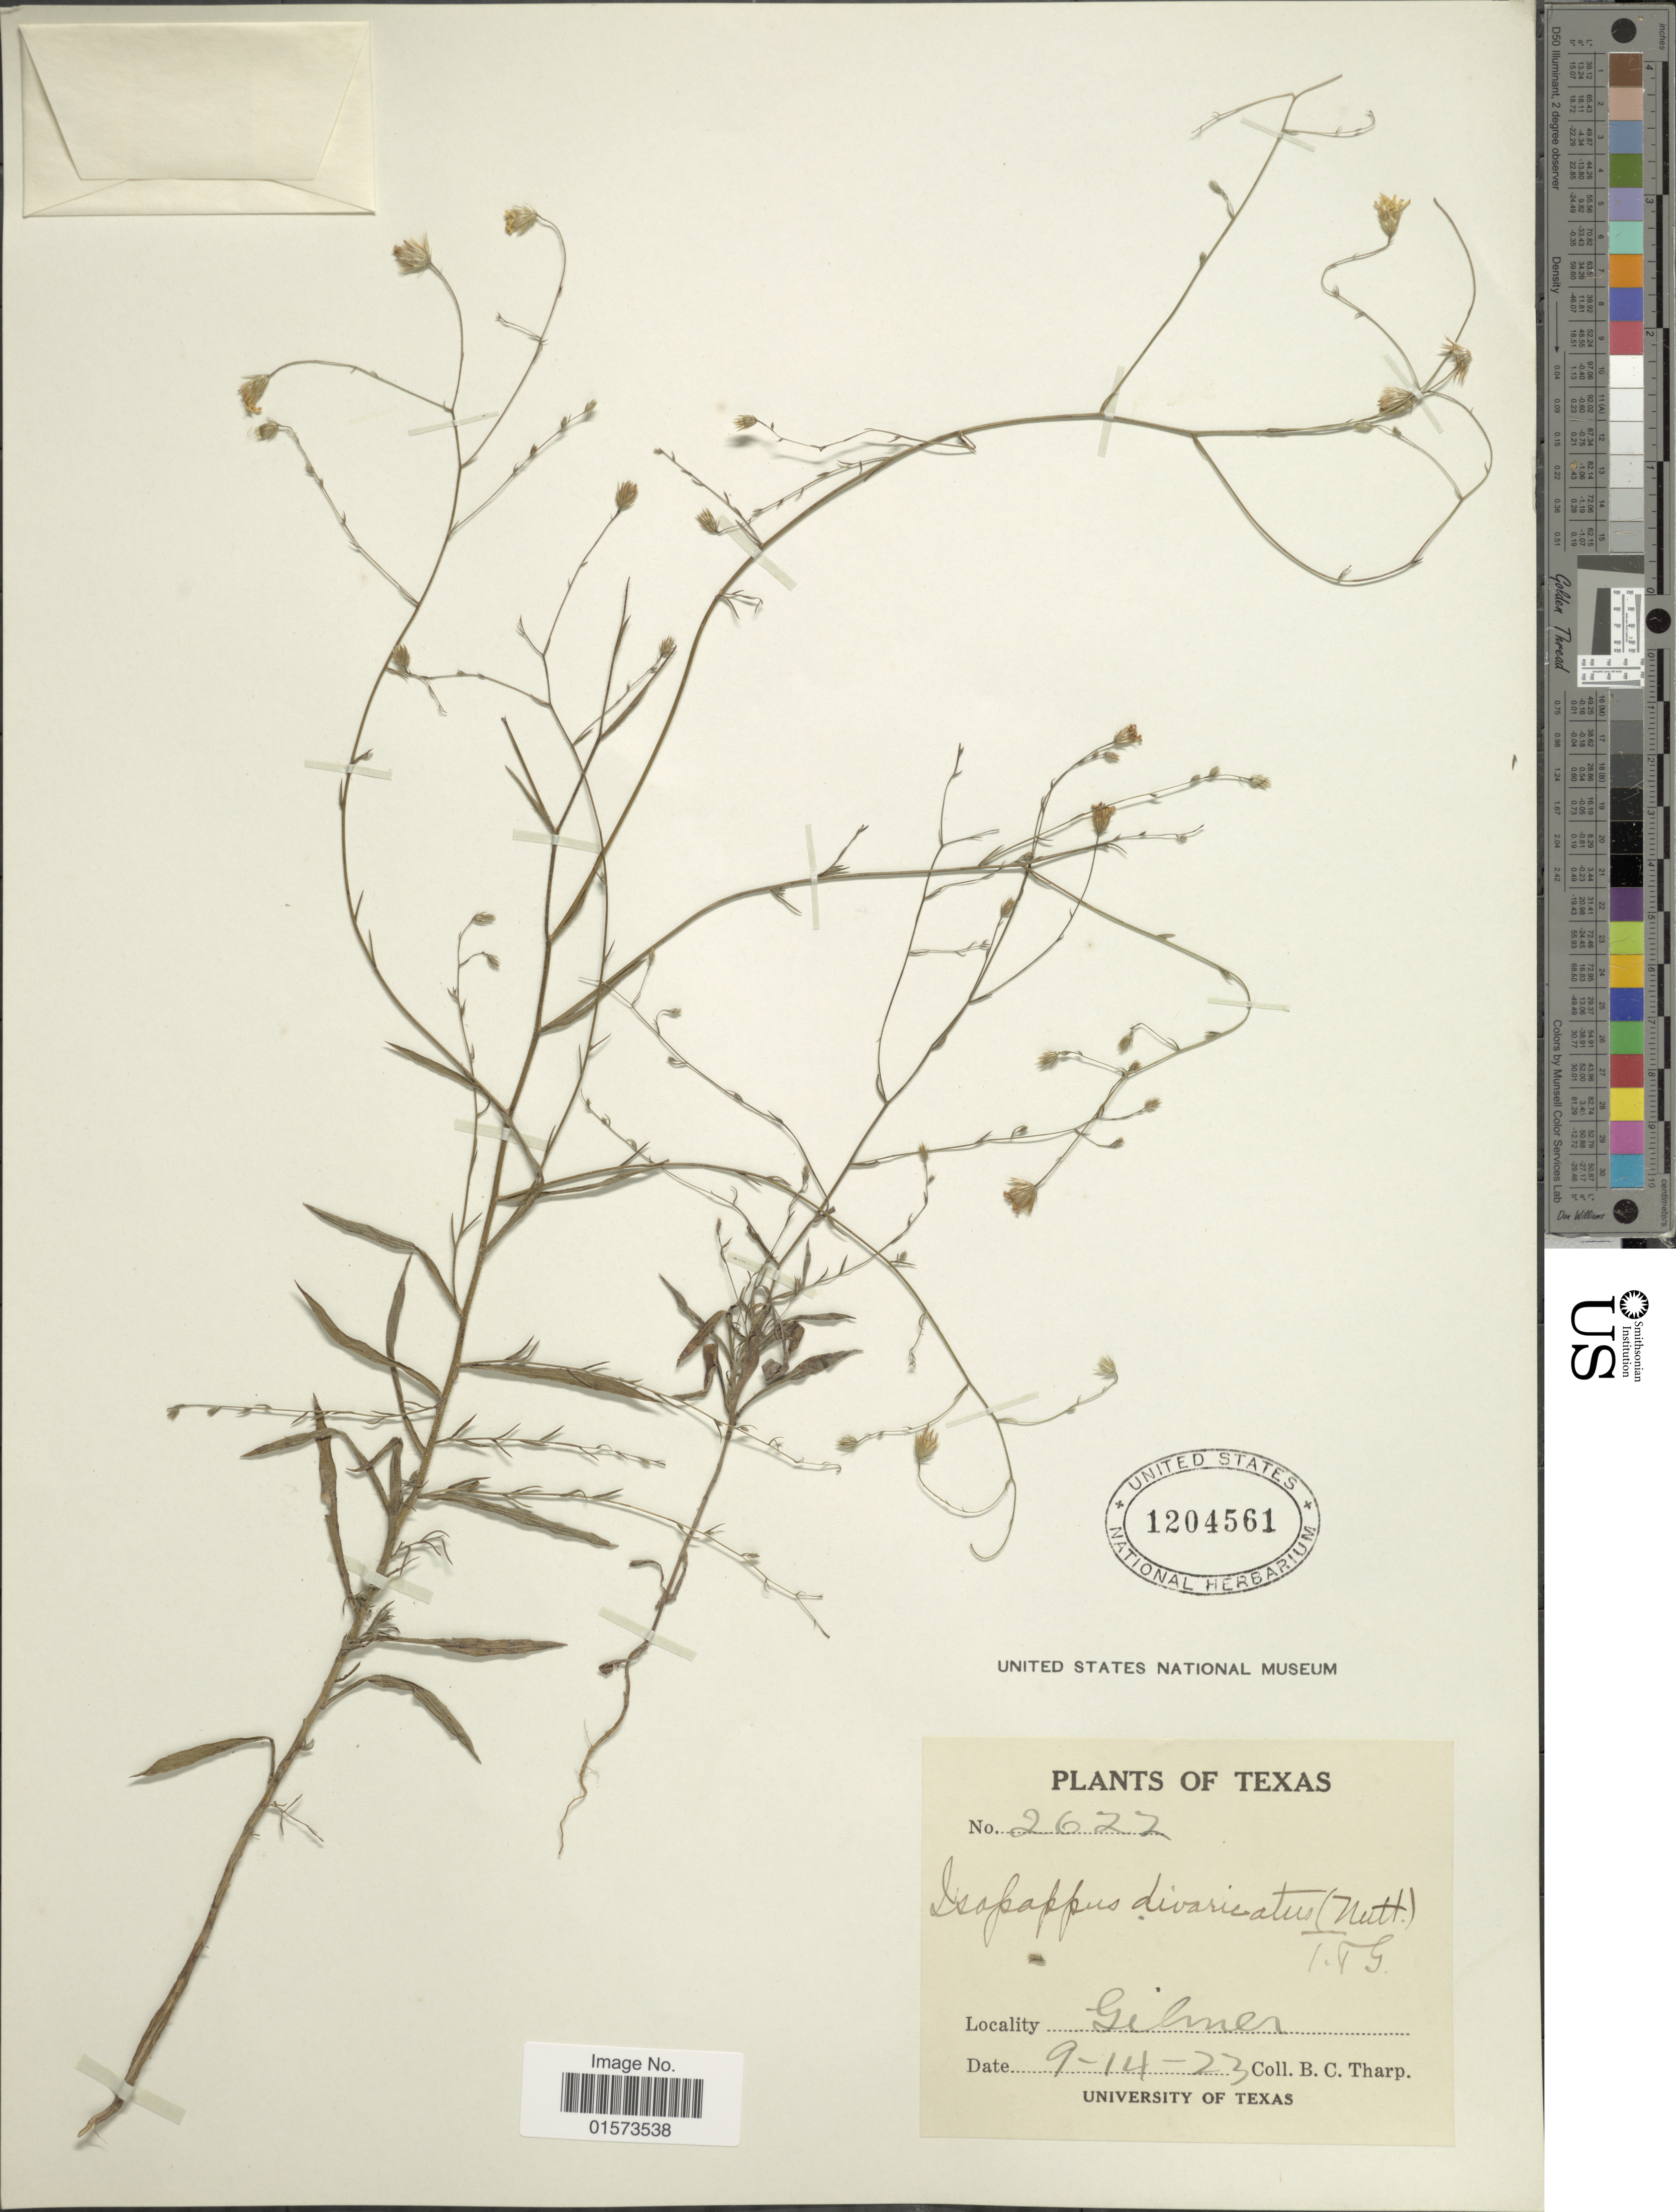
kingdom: Plantae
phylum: Tracheophyta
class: Magnoliopsida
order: Asterales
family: Asteraceae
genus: Croptilon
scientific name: Croptilon divaricatum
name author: (Nutt.) Raf.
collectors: B. C. Tharp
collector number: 2622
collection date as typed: Transcribed d/m/y: 14/9/23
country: United States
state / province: Texas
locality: Gilmen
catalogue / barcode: US 1204561